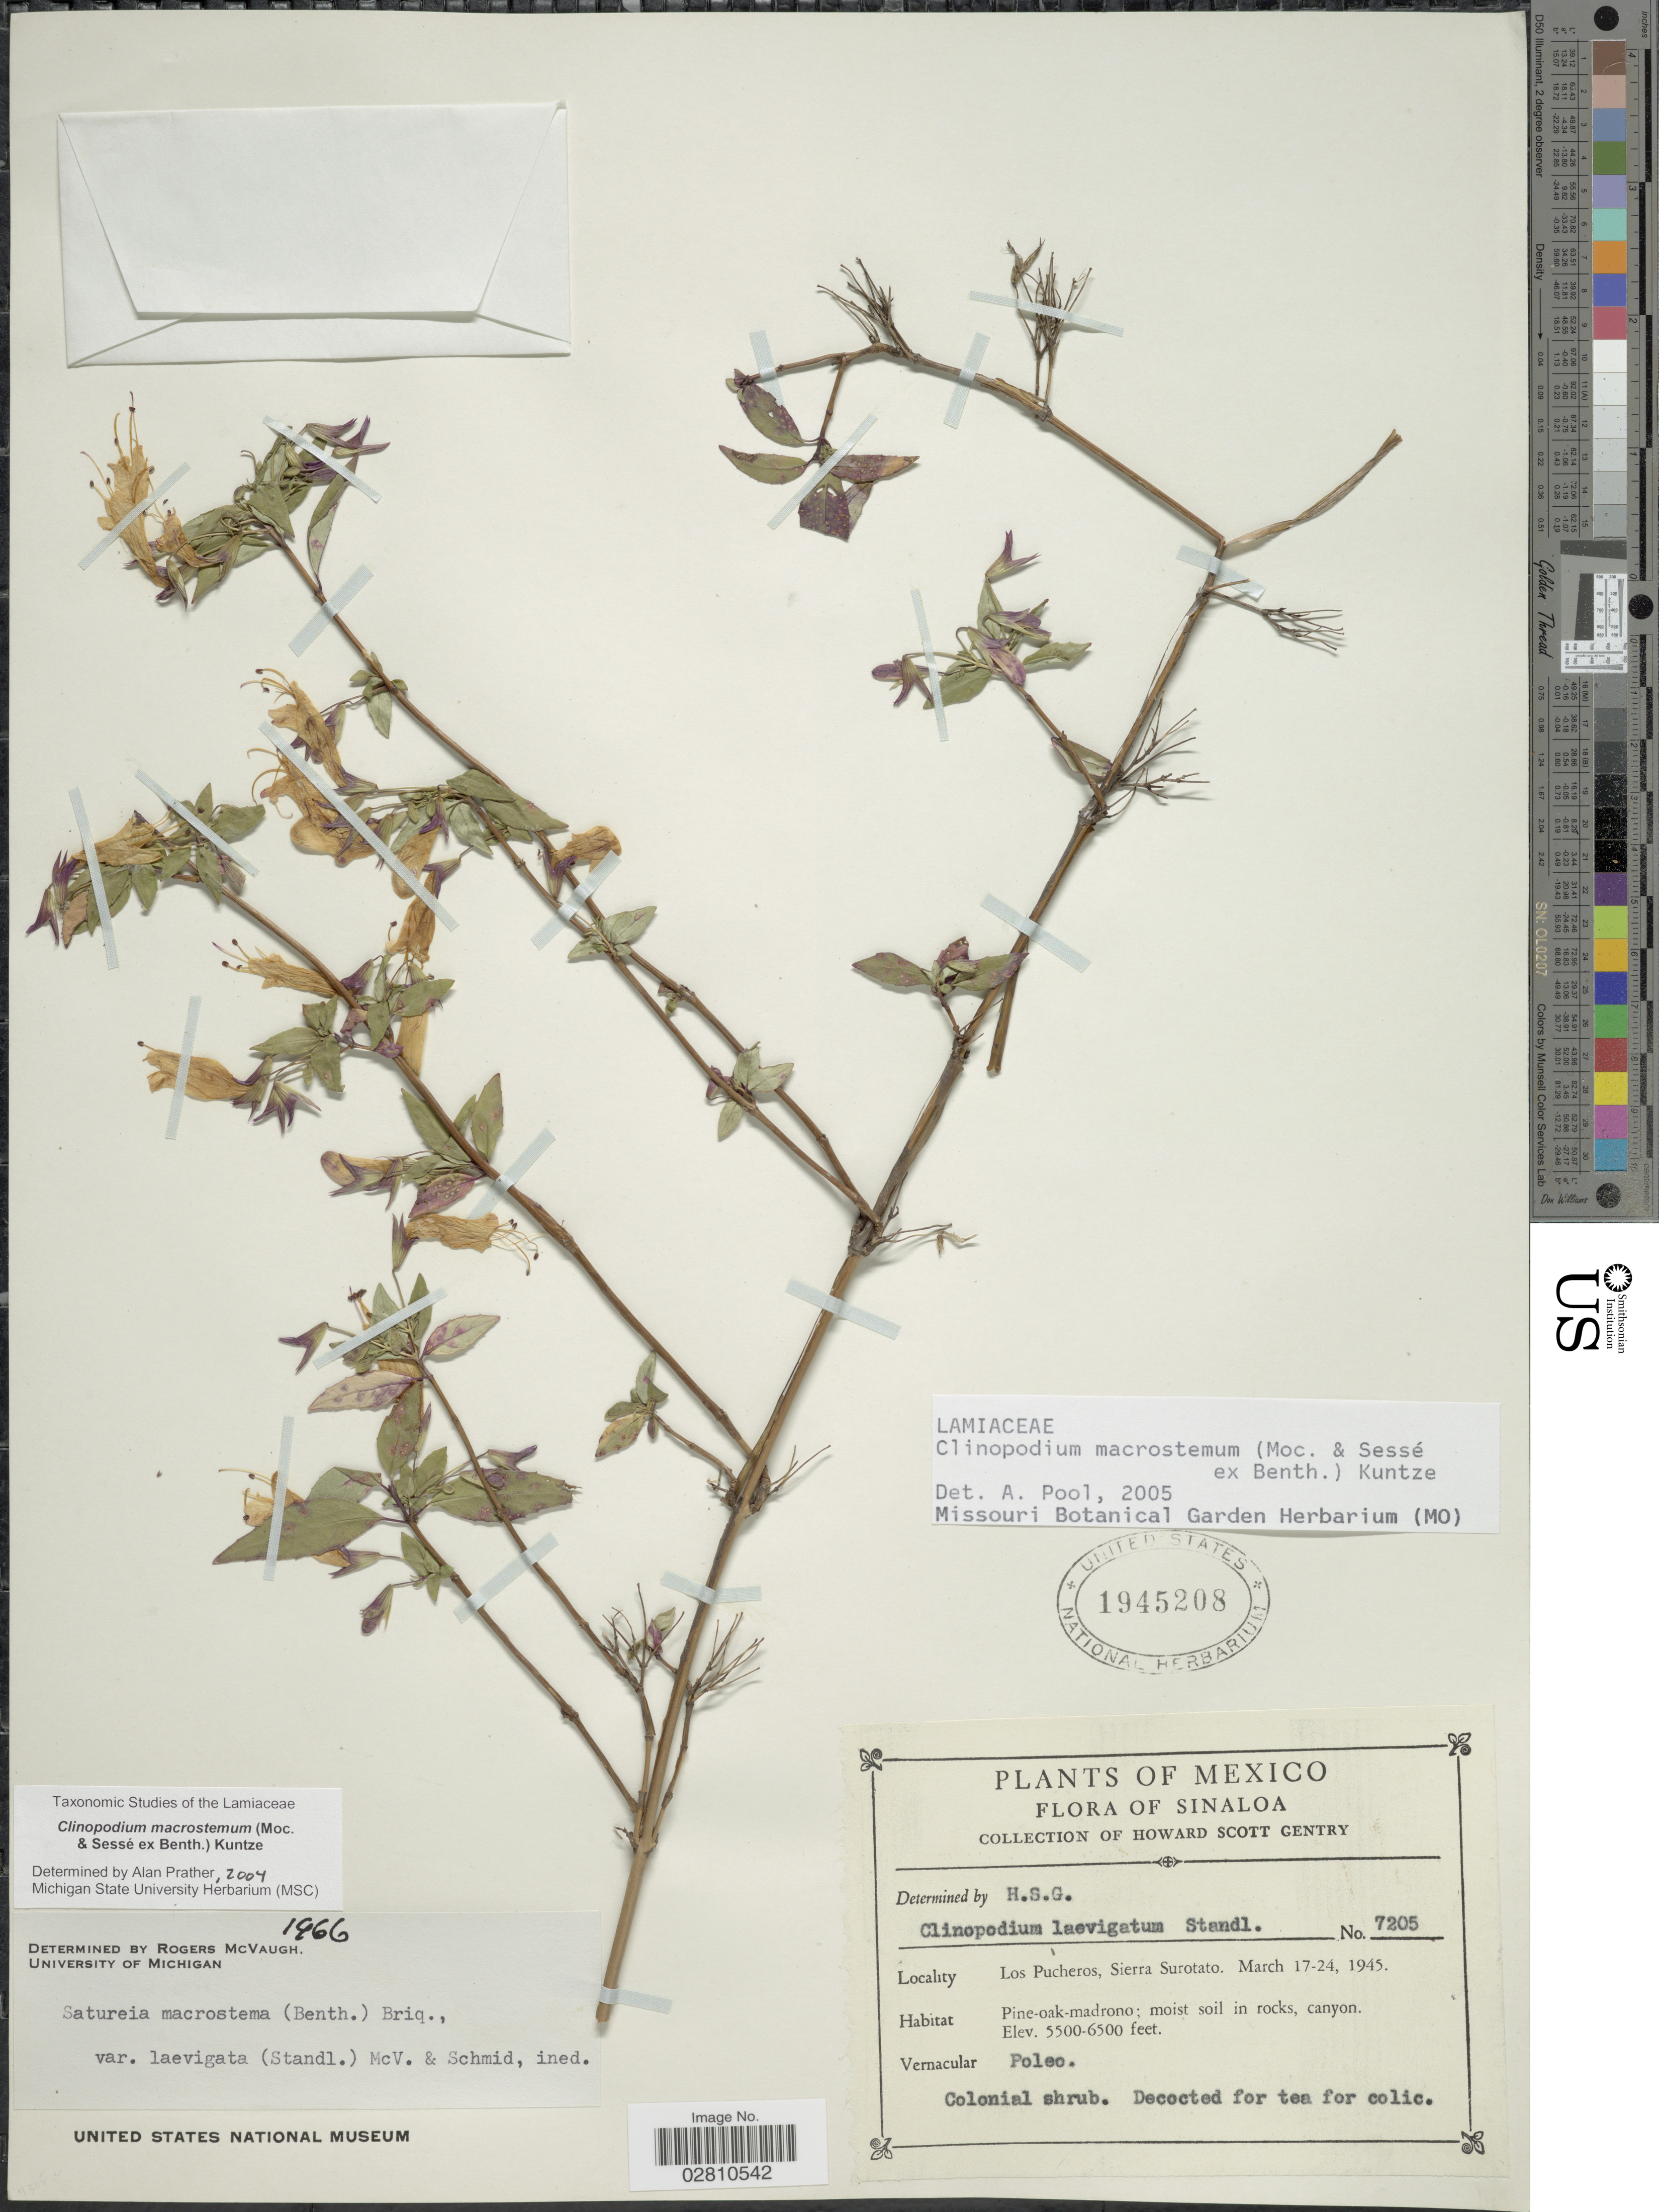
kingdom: Plantae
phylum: Tracheophyta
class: Magnoliopsida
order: Lamiales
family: Lamiaceae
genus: Clinopodium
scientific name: Clinopodium macrostemum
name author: (Moc. & Sessé ex Benth.) Kuntze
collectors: H. S. Gentry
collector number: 7205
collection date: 1945-03-17/1945-03-24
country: Mexico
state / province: Sinaloa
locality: Los Pucheros, Sierra Surotato.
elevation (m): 1676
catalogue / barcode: US 1945208